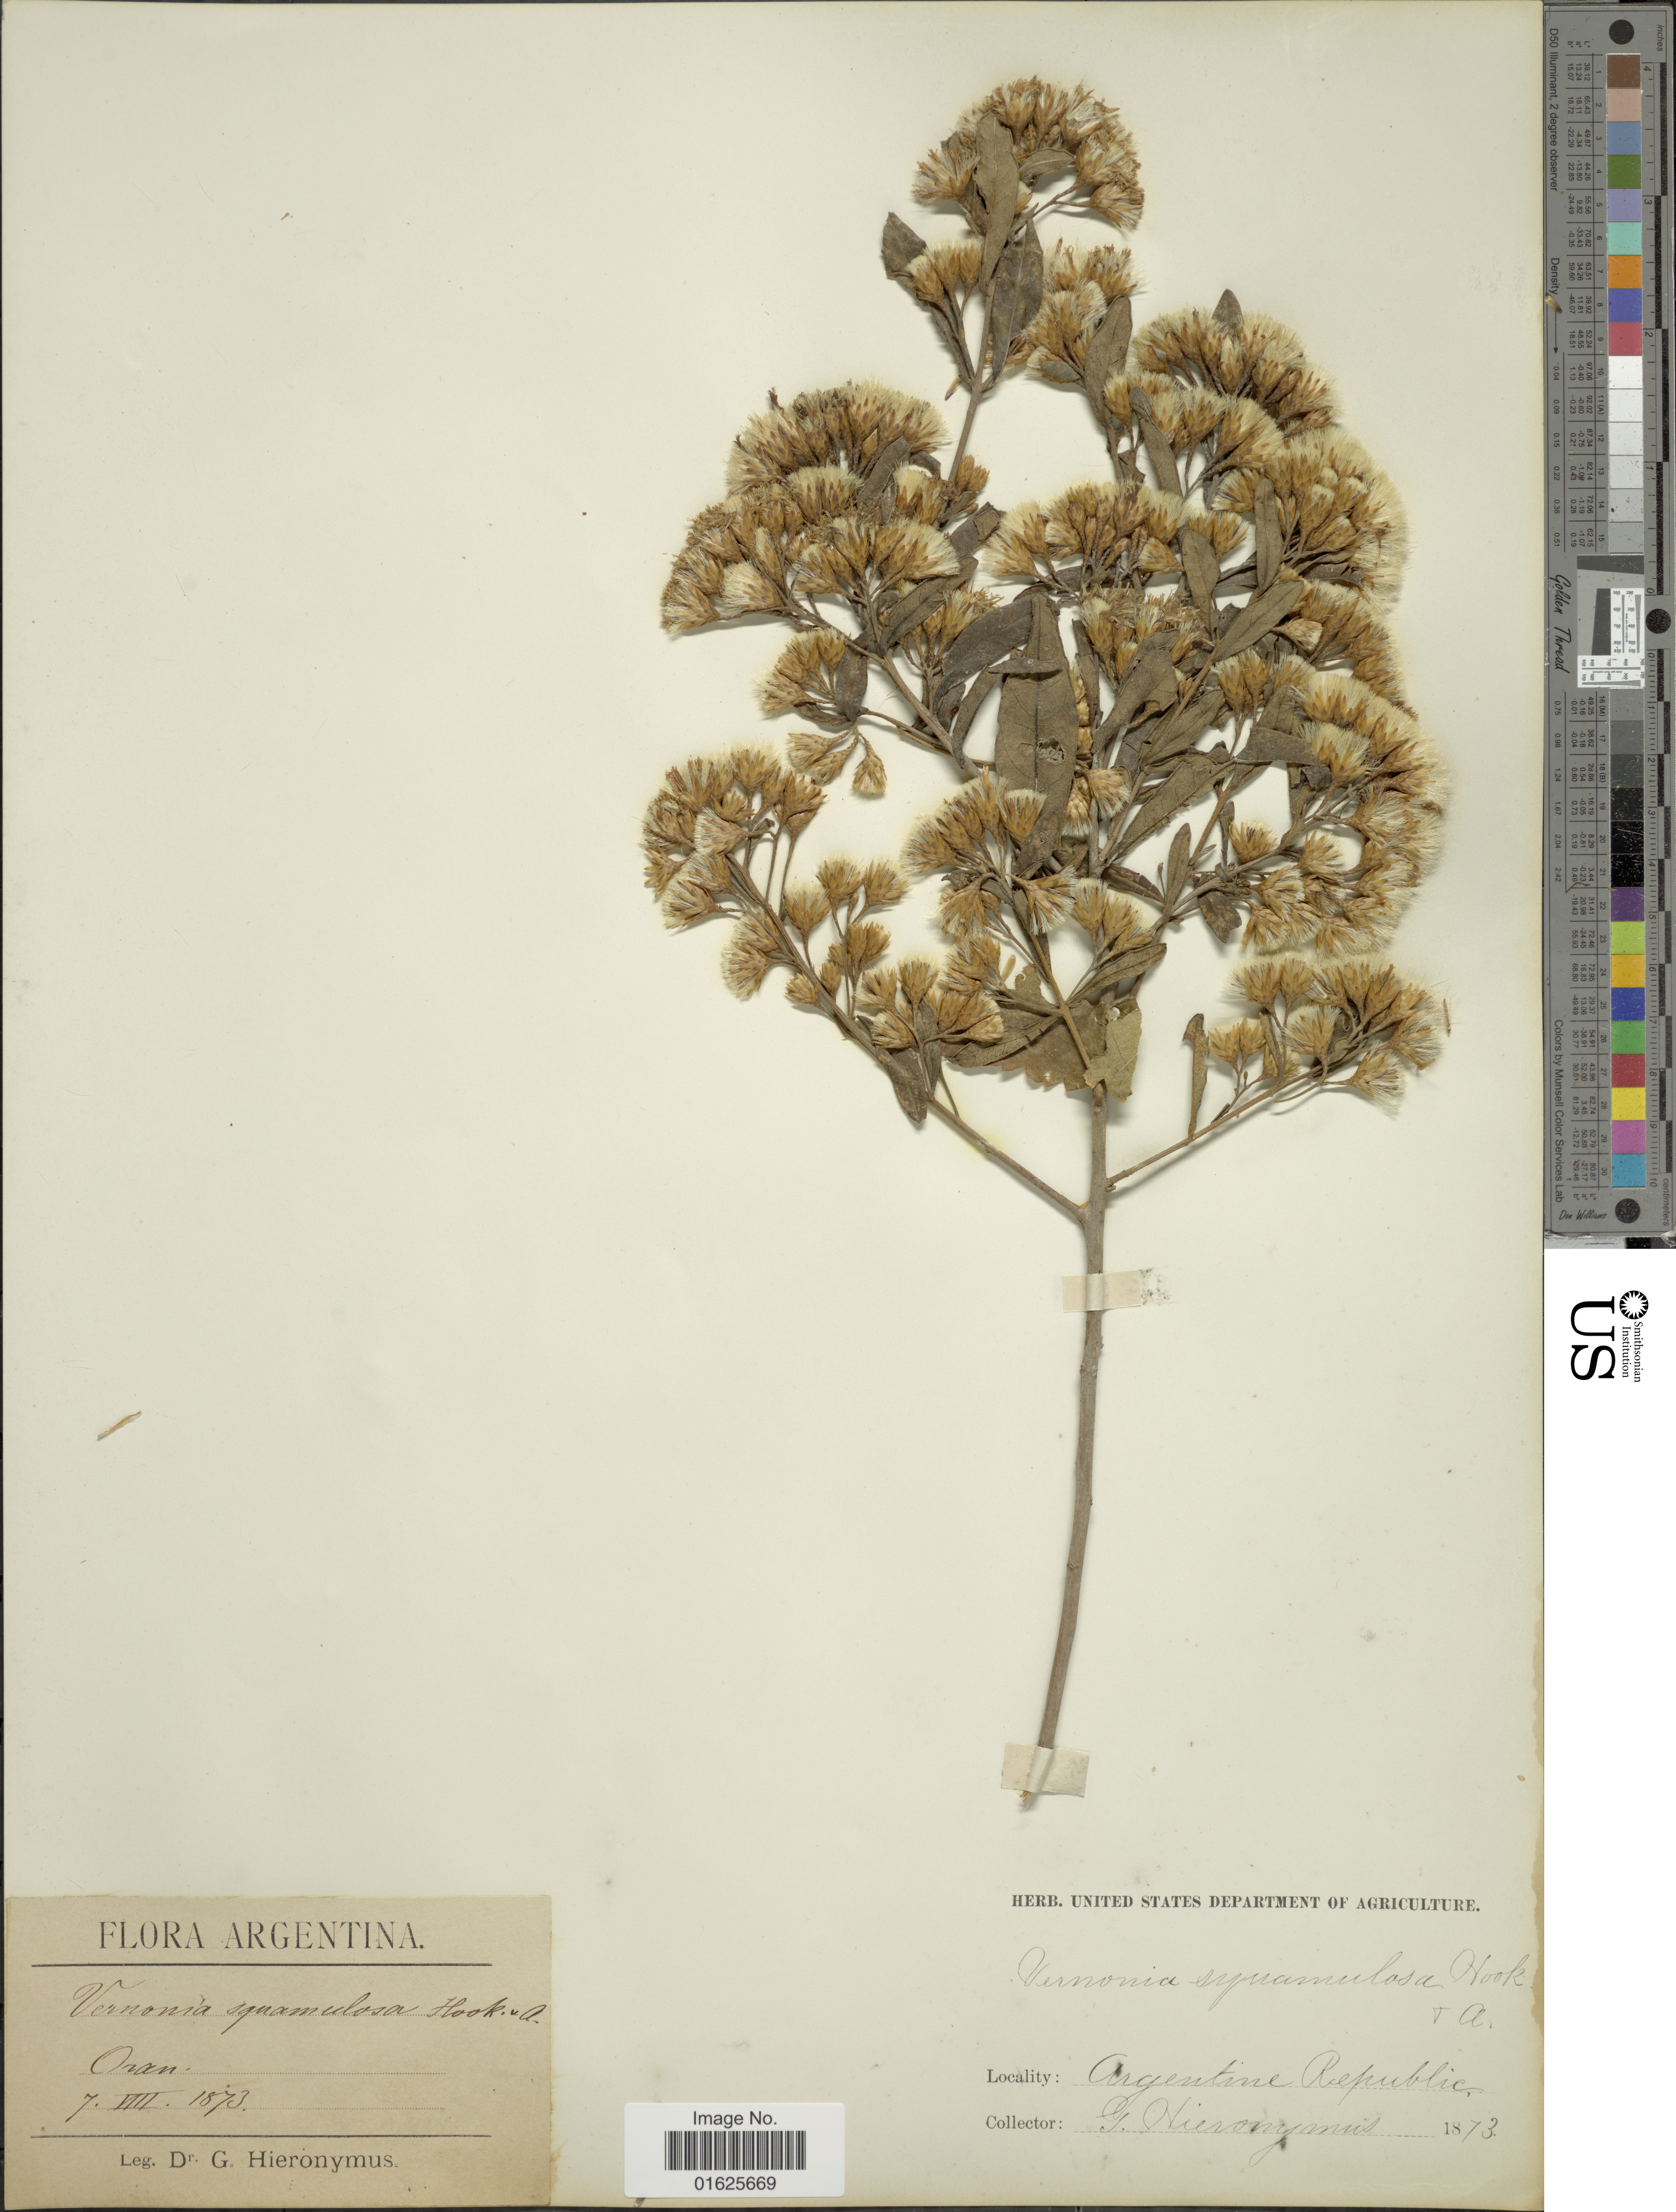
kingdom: Plantae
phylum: Tracheophyta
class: Magnoliopsida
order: Asterales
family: Asteraceae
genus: Vernonanthura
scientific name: Vernonanthura squamulosa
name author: (Hook. & Arn.) H. Rob.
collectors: G. H. Hieronymus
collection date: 1873-08-07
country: Argentina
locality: Oran